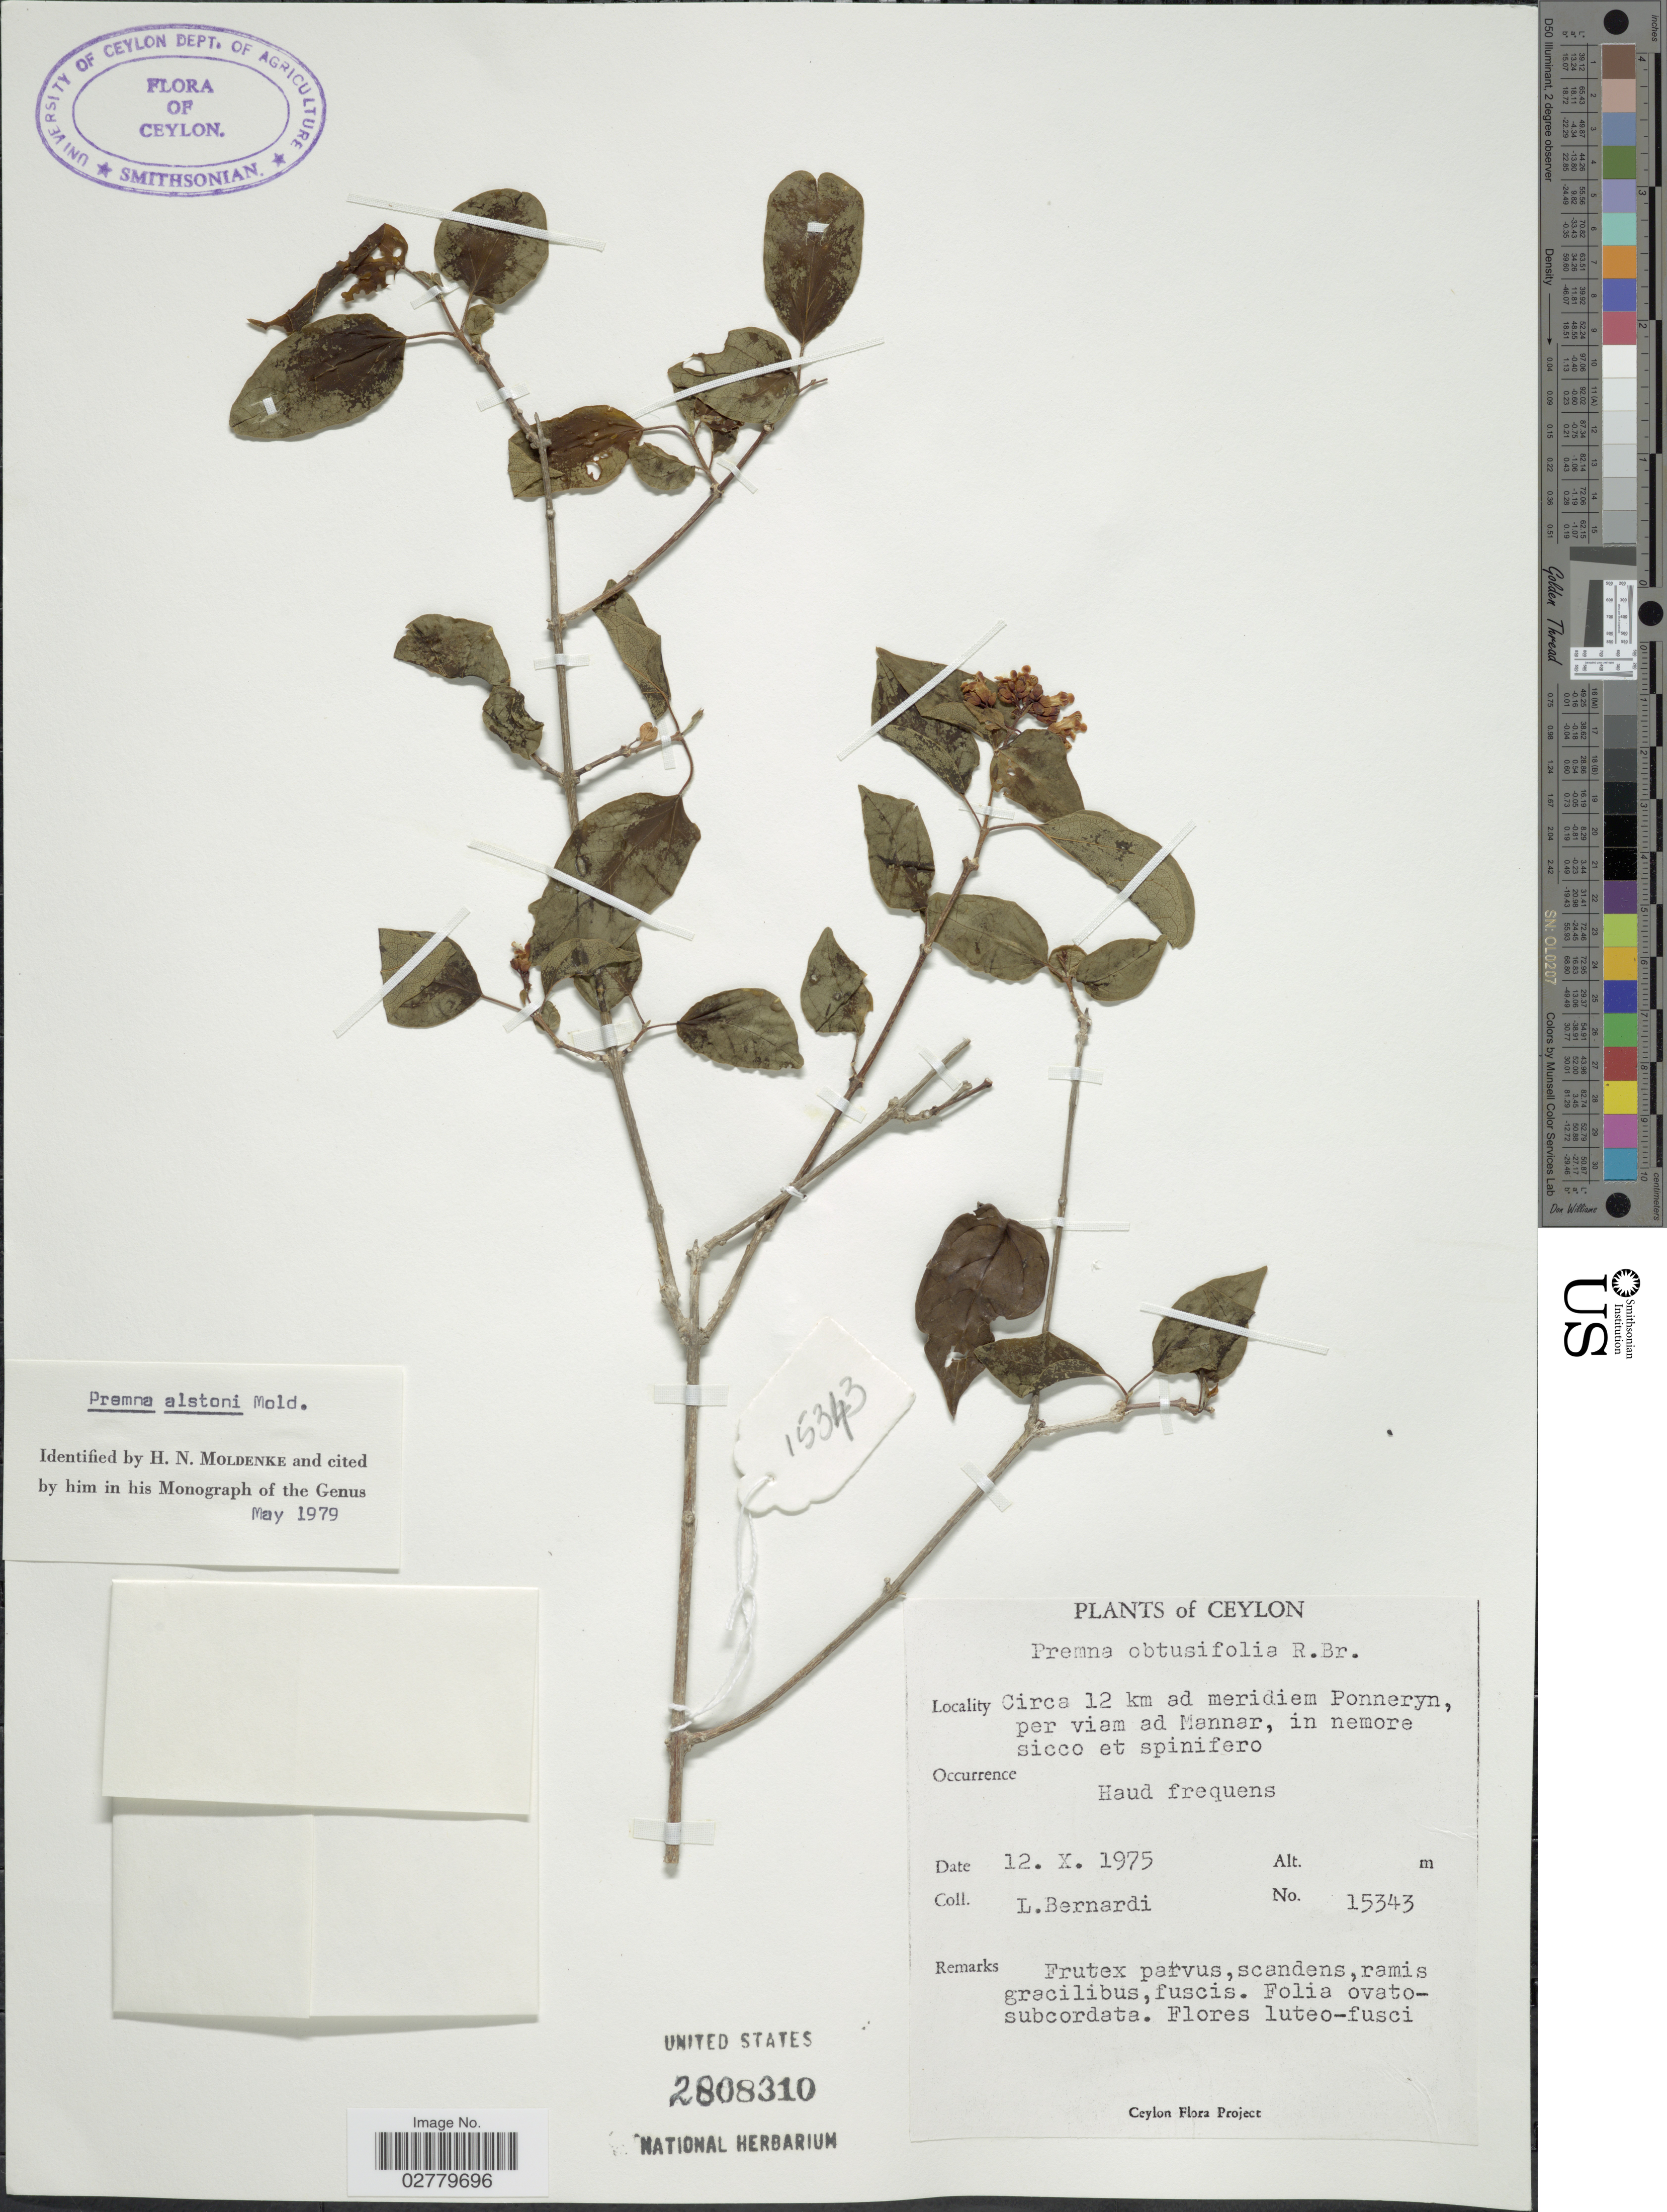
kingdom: Plantae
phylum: Tracheophyta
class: Magnoliopsida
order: Lamiales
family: Lamiaceae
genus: Premna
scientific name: Premna alstonii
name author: Moldenke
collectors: L. Bernardi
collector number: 15343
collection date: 1975-10-12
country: Sri Lanka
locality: Ceylon. Circa 12 km ad meridiem Ponneryn, per viam ad Mannar, in nemore sicco et spinifero.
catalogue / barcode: US 2808310